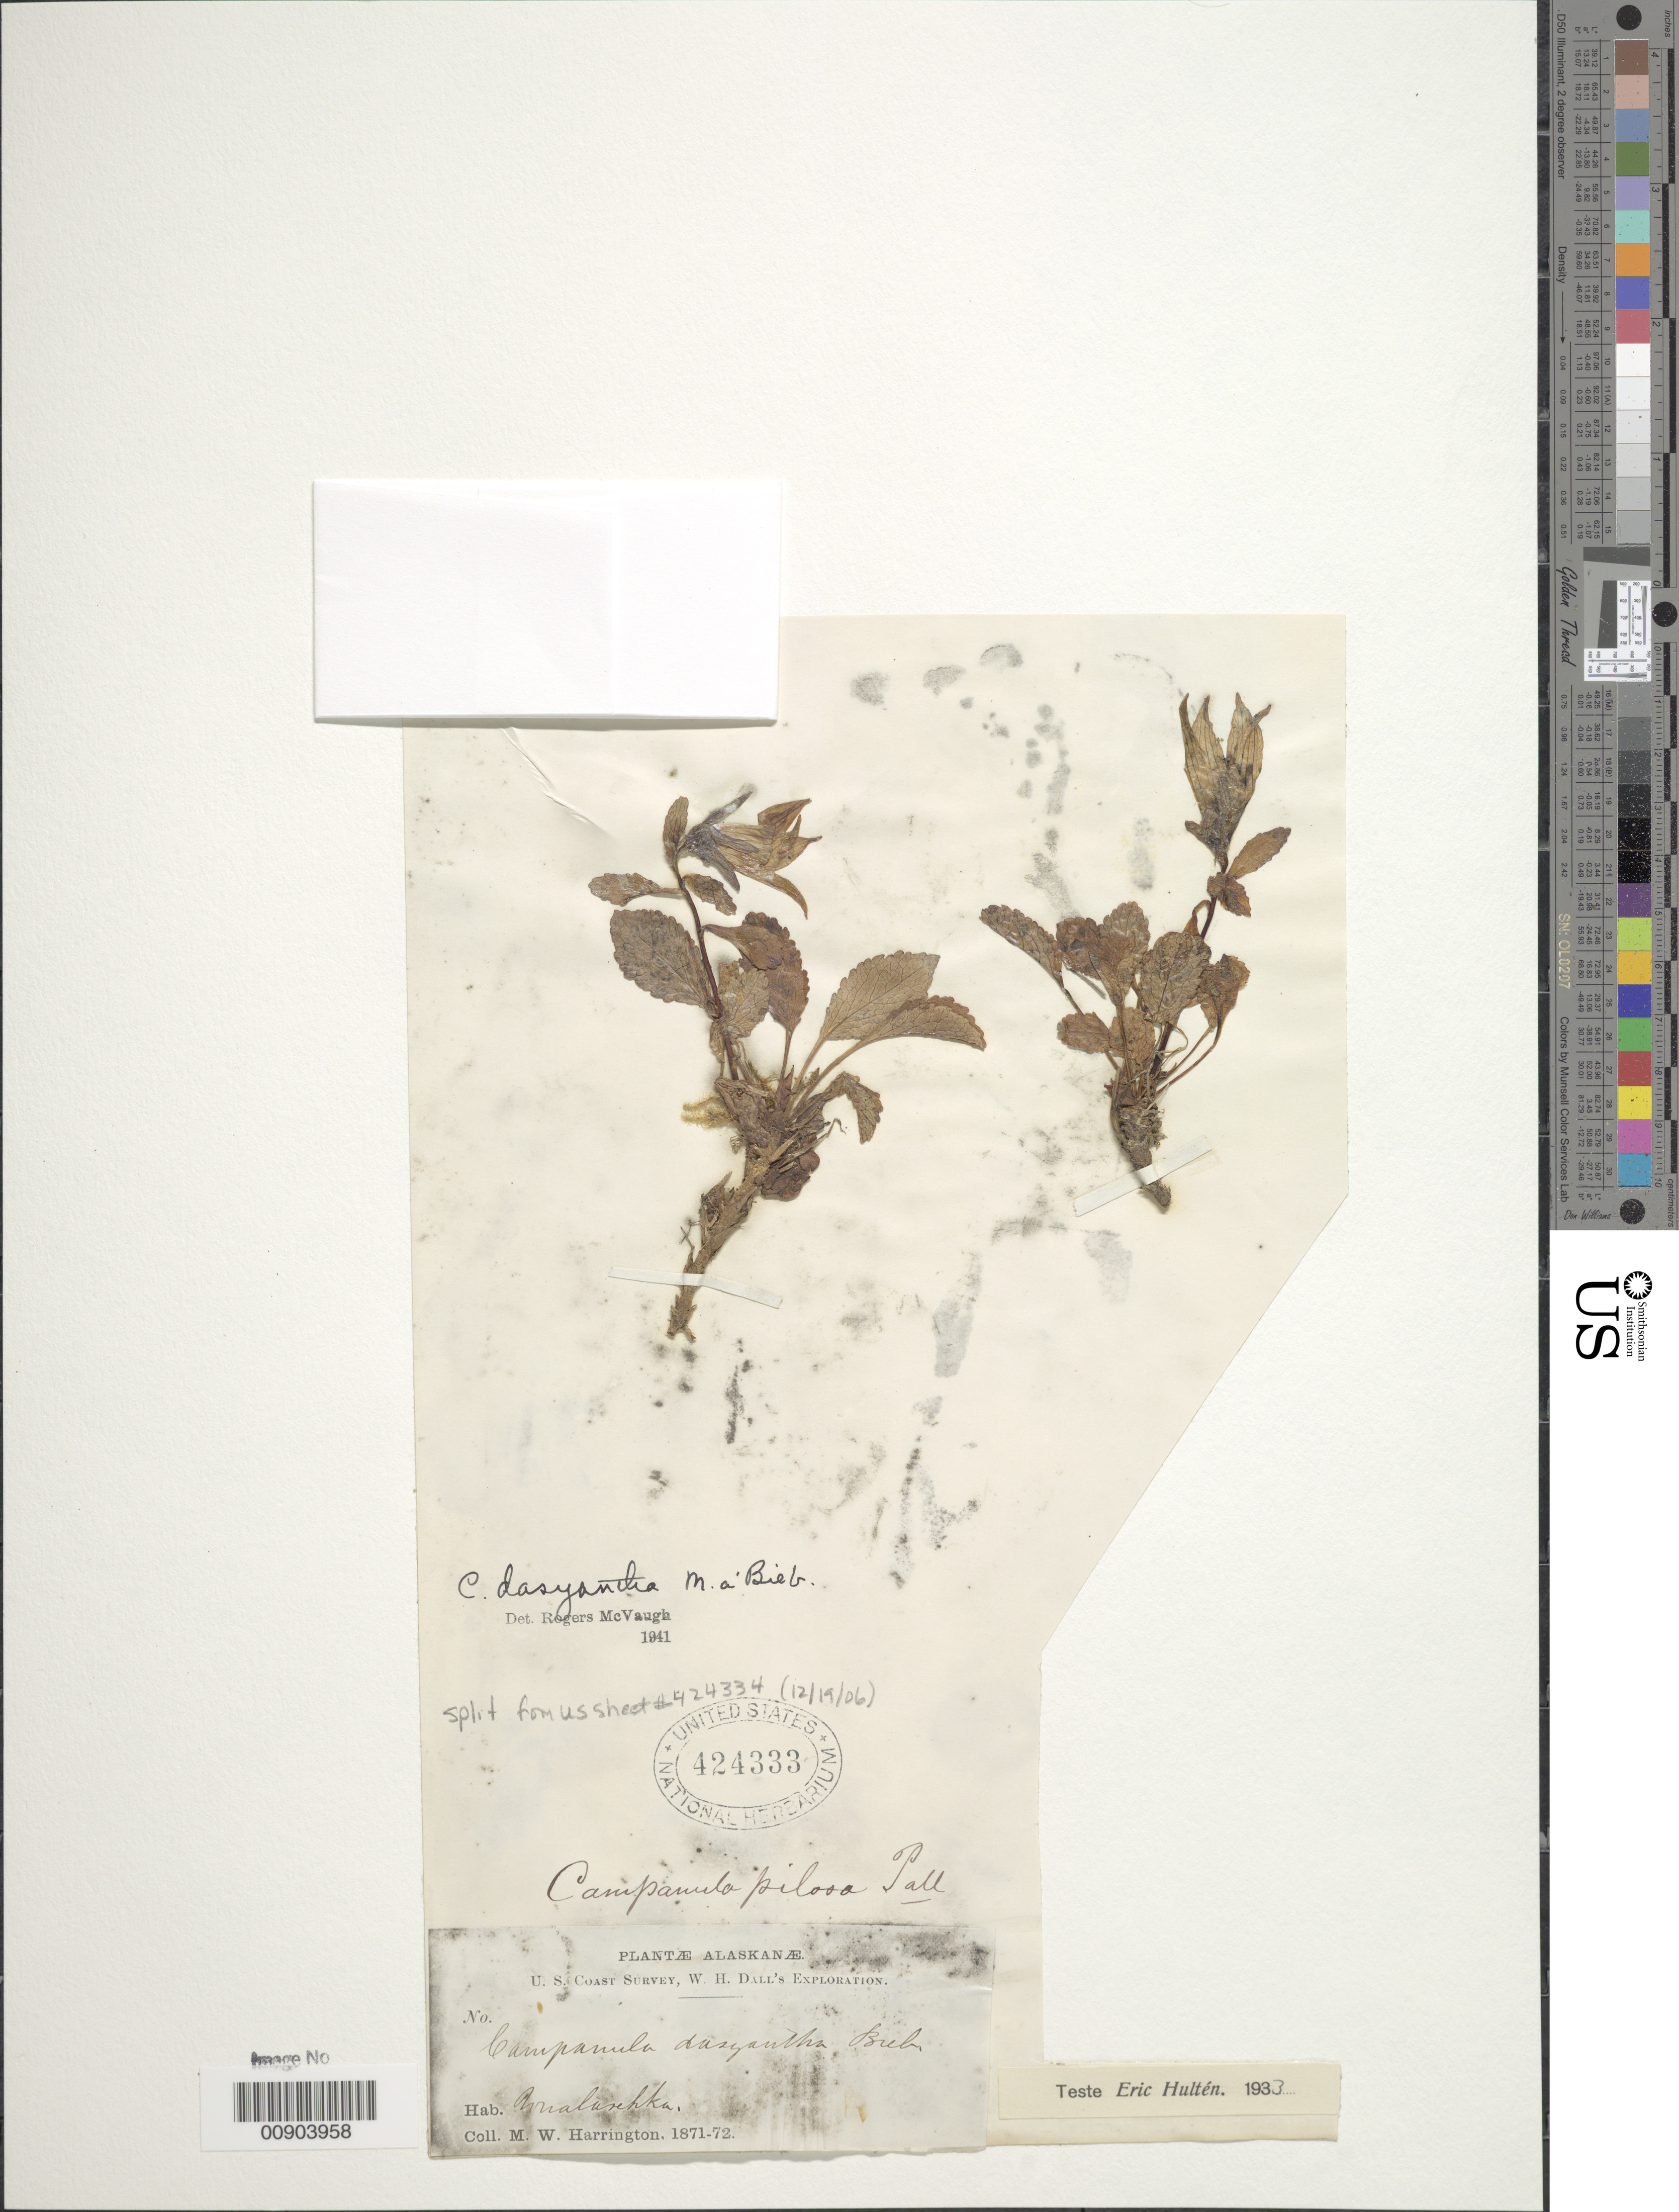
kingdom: Plantae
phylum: Tracheophyta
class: Magnoliopsida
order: Asterales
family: Campanulaceae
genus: Campanula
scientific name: Campanula chamissonis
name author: Fedorov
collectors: M. W. Harrington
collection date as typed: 1871 to -- -- 1872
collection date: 1871/1872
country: United States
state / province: Alaska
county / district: Aleutians West Census Area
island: Unalaska Island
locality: Unalaska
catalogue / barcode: US 424333